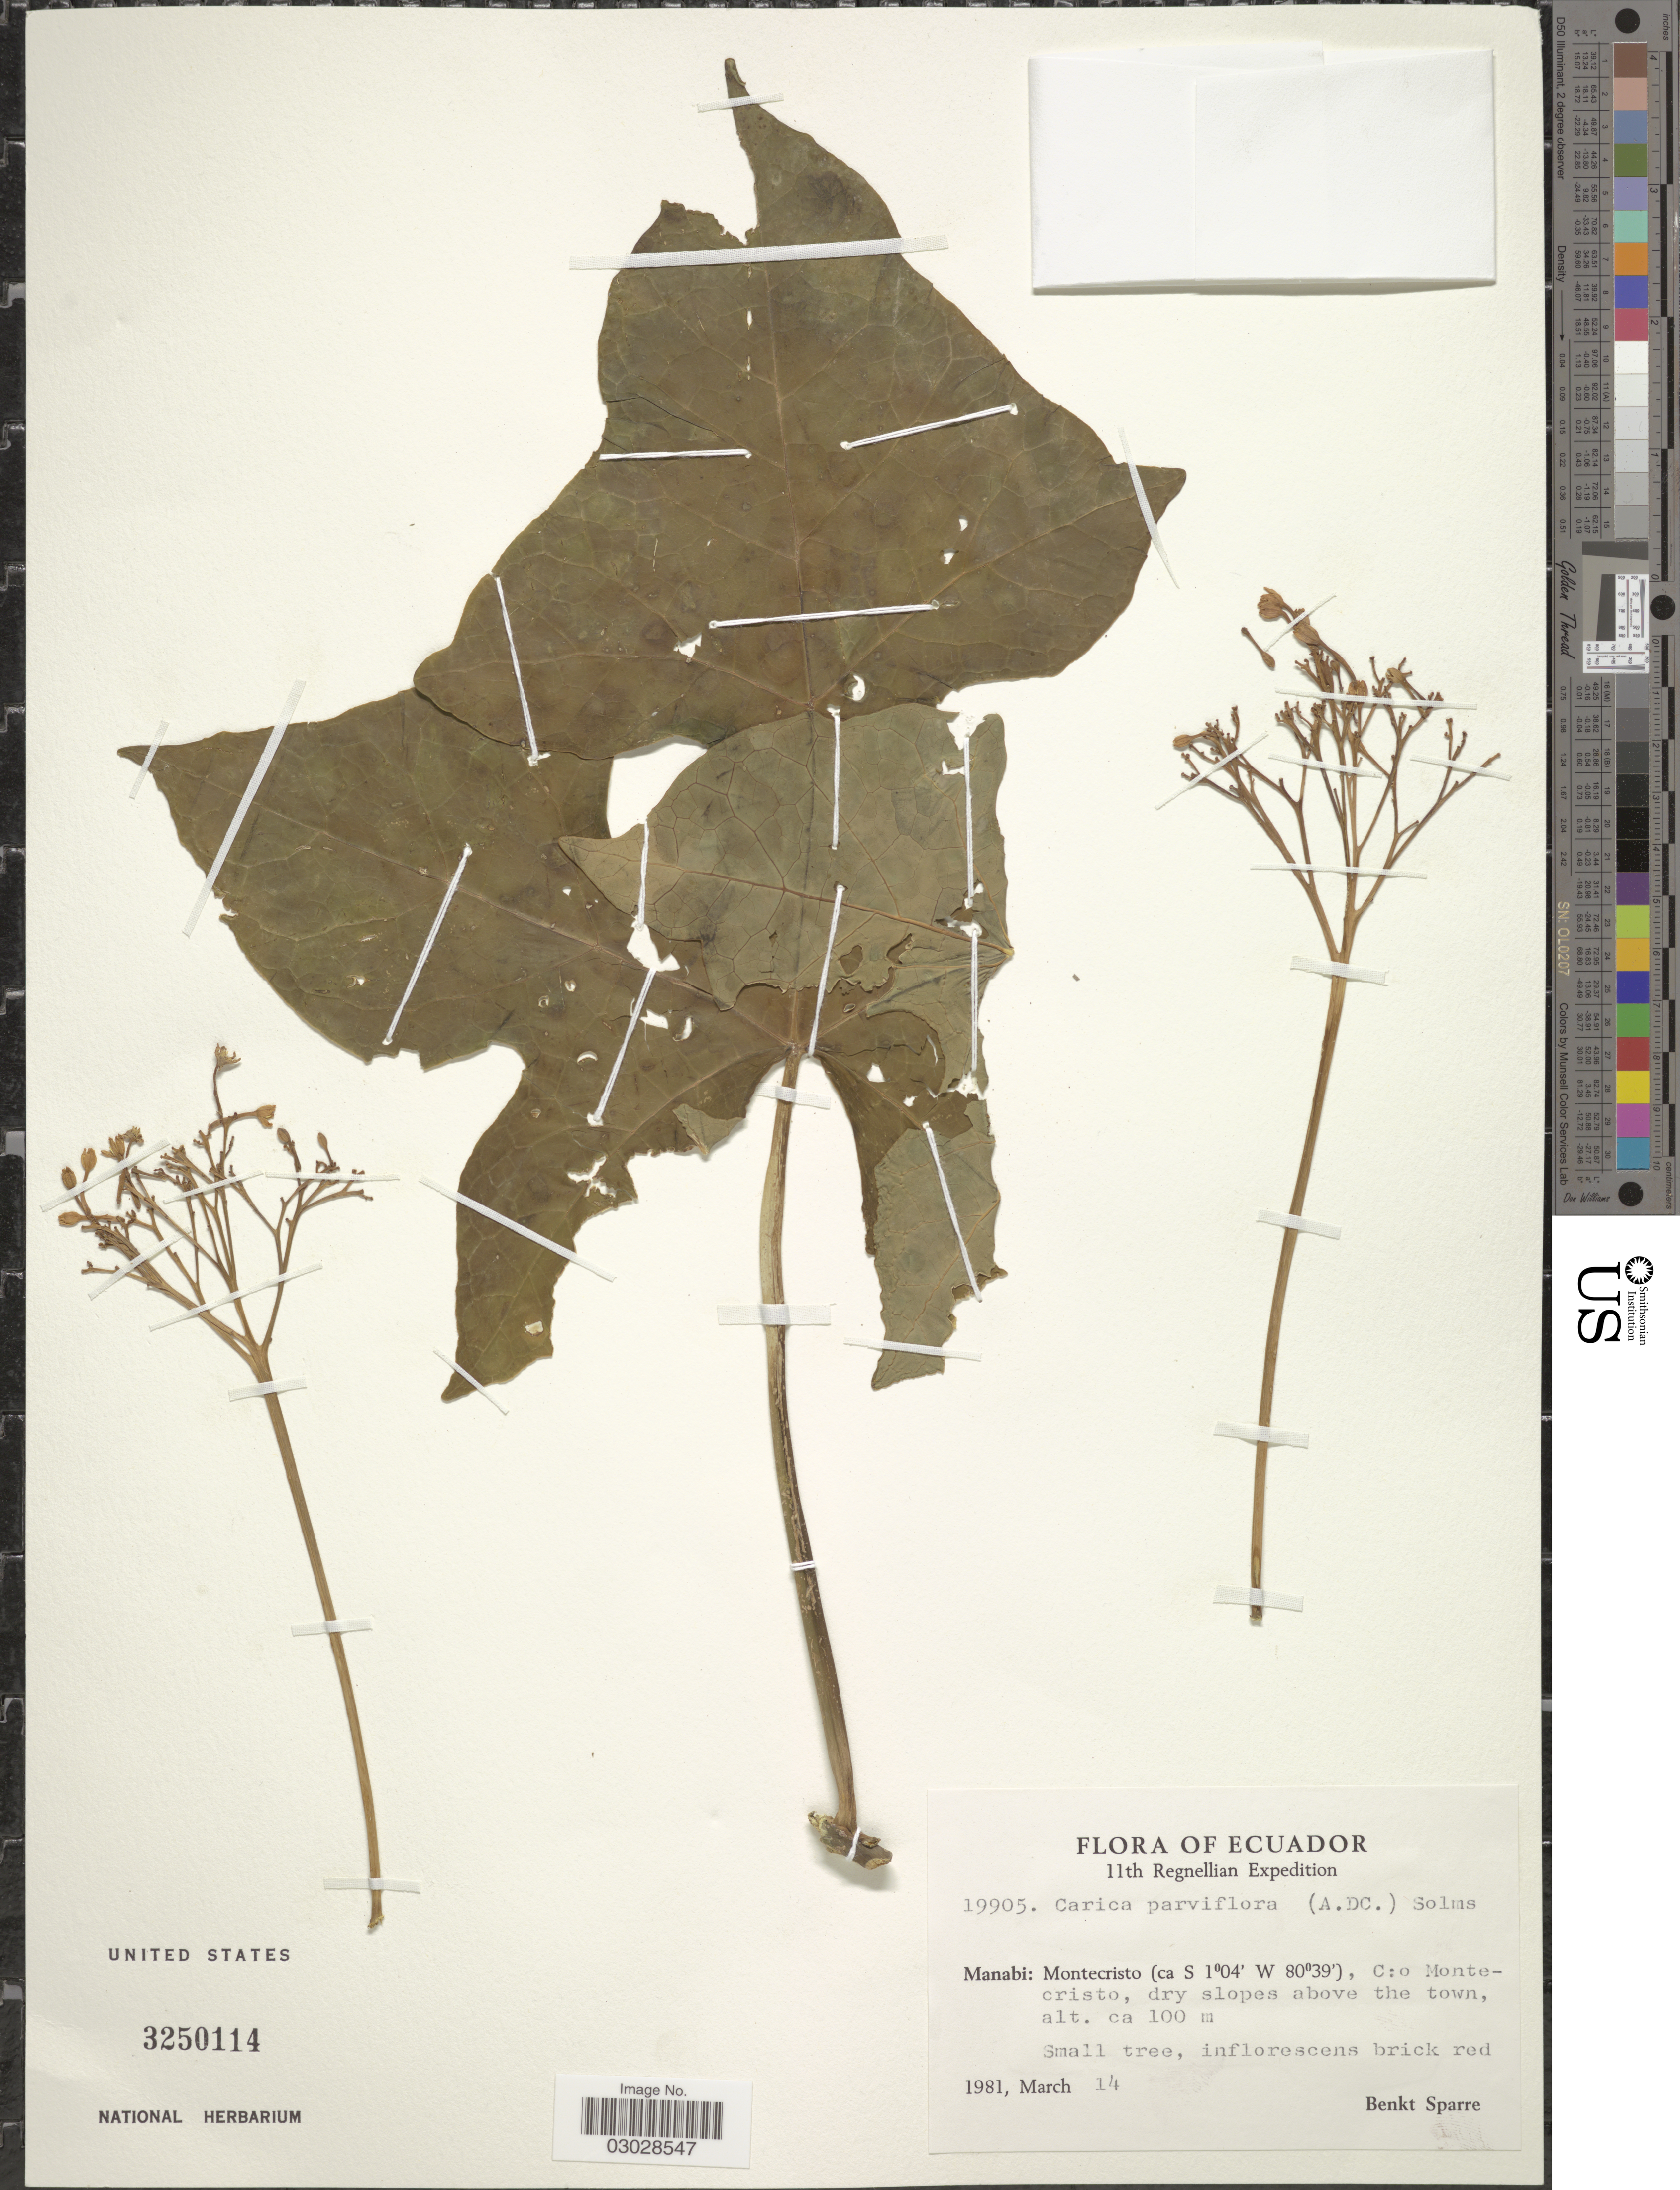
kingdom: Plantae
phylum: Tracheophyta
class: Magnoliopsida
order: Brassicales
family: Caricaceae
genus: Vasconcellea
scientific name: Vasconcellea parviflora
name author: A. DC.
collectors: B. Sparre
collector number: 19905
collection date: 1981-03-14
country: Ecuador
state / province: Manabí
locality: Montecristo C: o Montecristo.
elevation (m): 100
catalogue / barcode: US 3250114